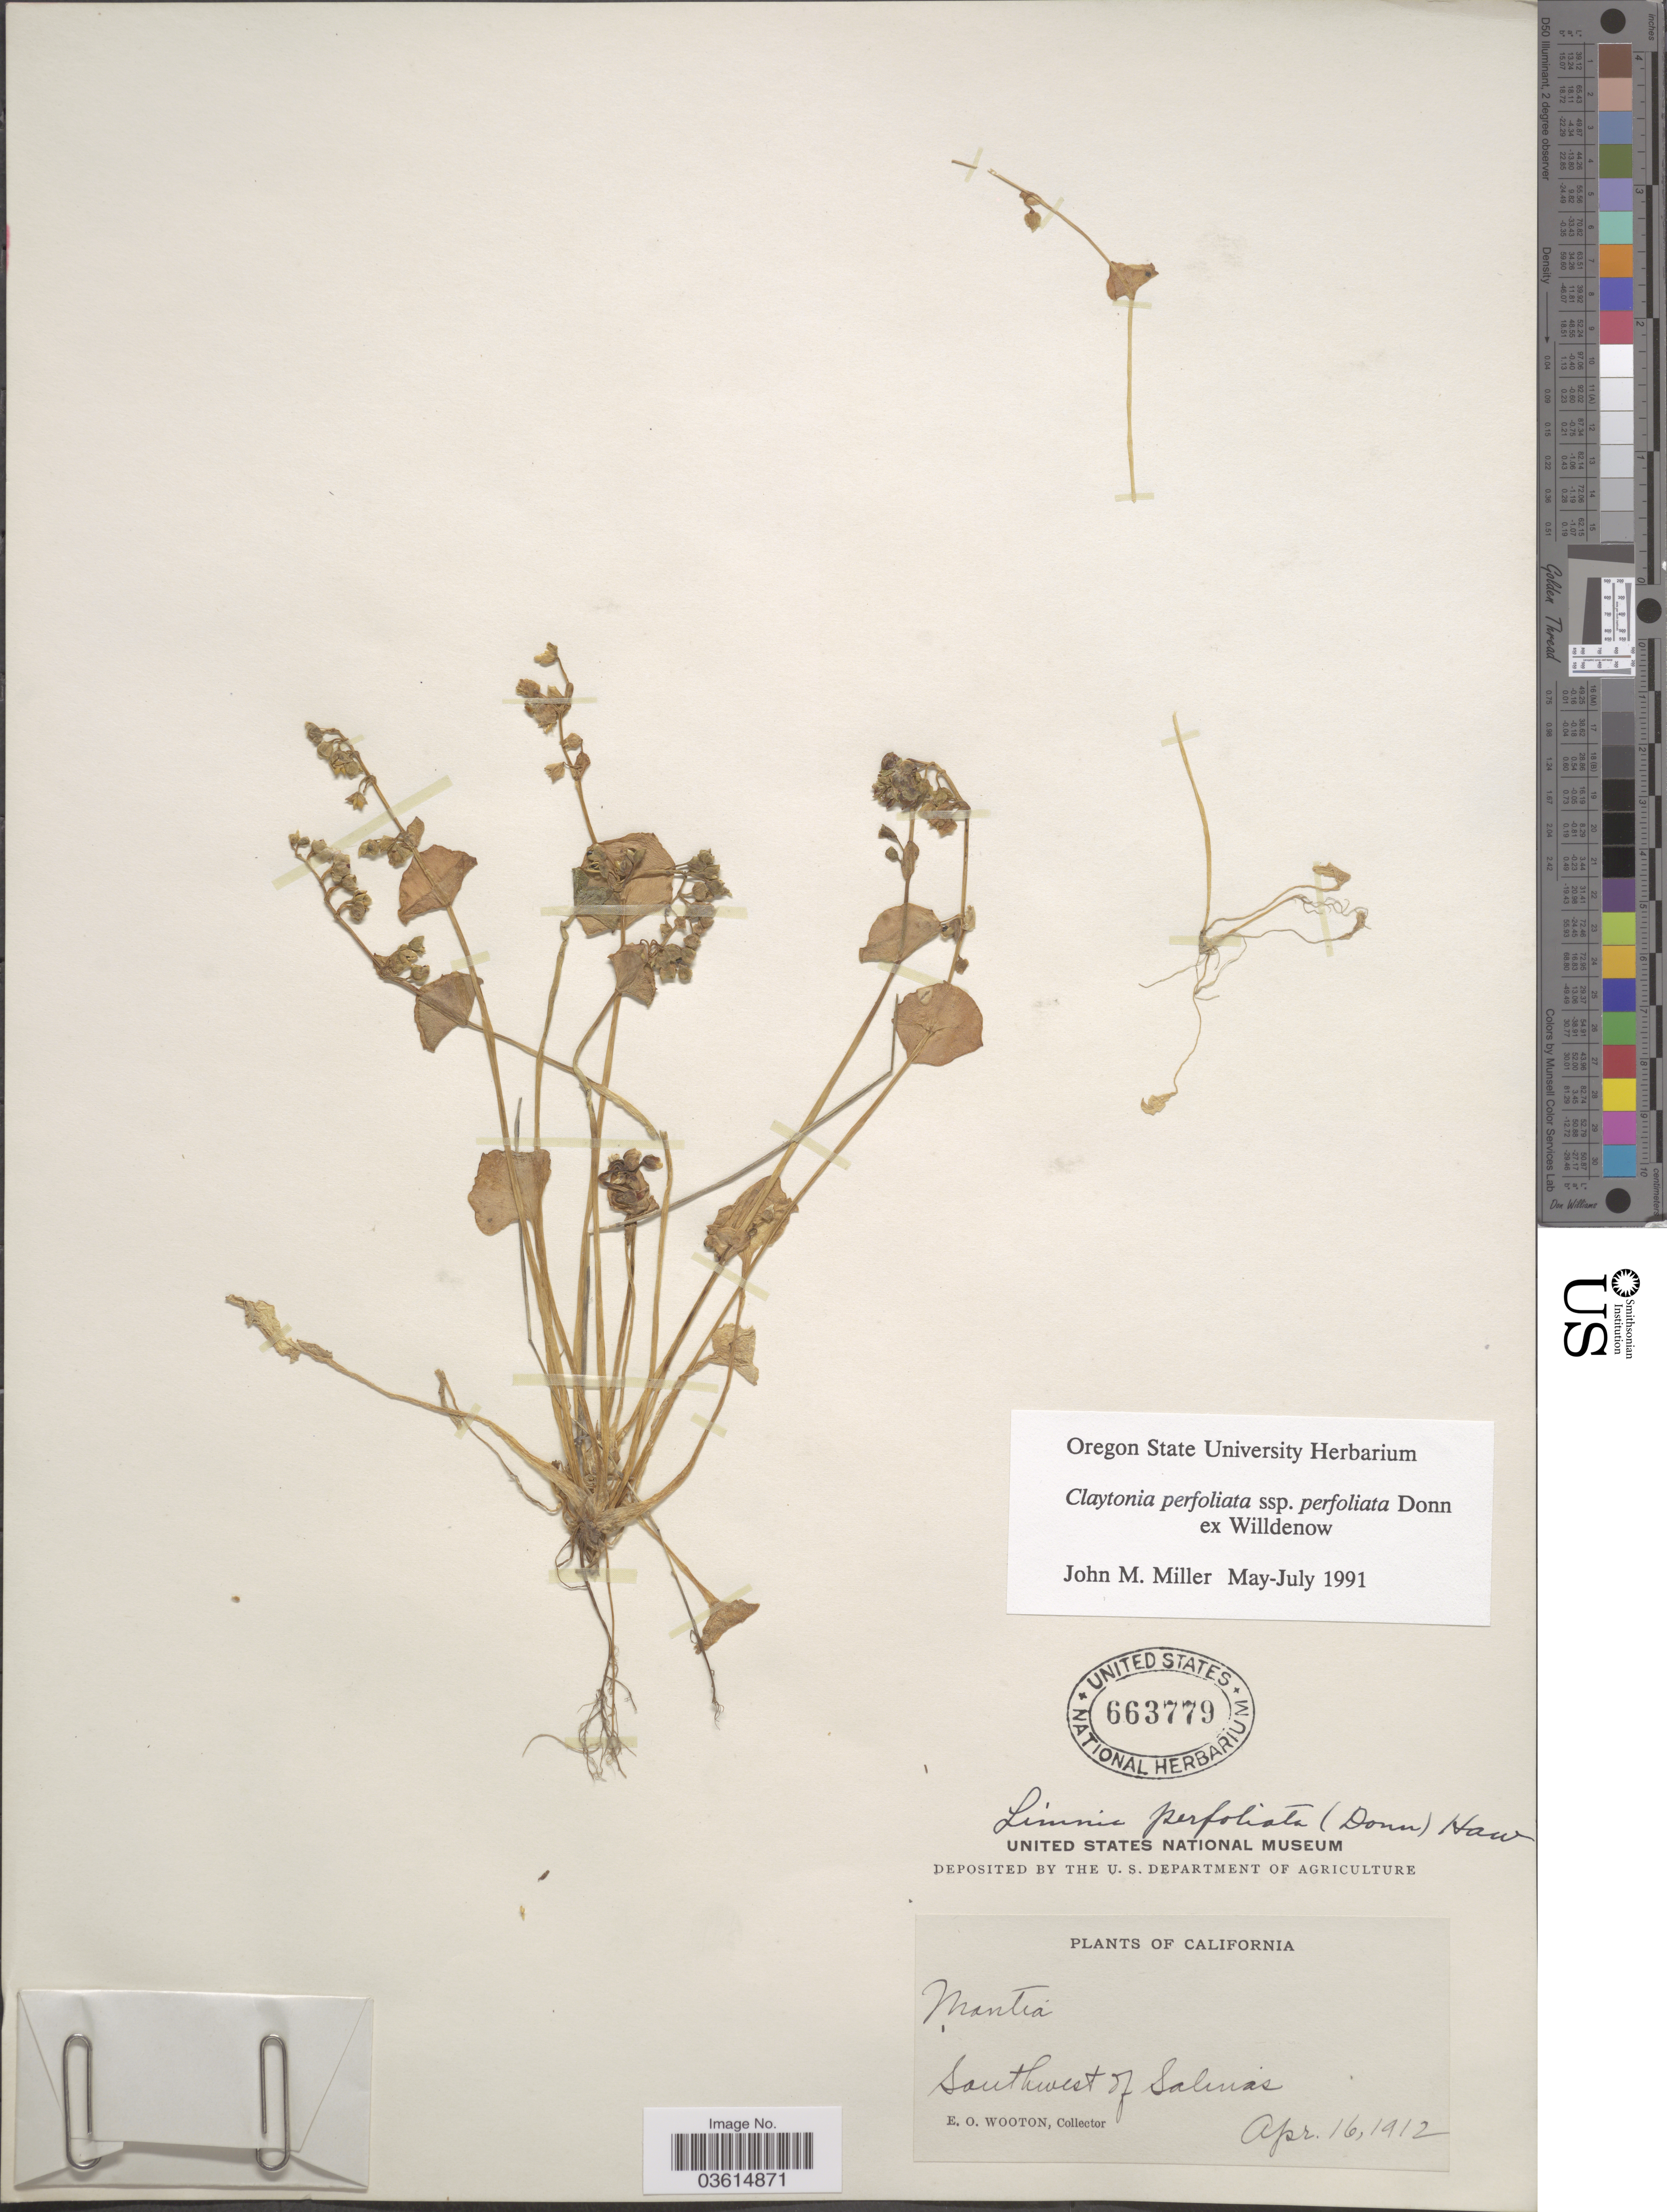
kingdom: Plantae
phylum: Tracheophyta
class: Magnoliopsida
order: Caryophyllales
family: Montiaceae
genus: Claytonia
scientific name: Claytonia perfoliata subsp. perfoliata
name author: Donn ex Willd.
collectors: E. O. Wooton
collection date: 1912-04-16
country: United States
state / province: California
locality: Southwest of Salinas.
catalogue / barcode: US 663779